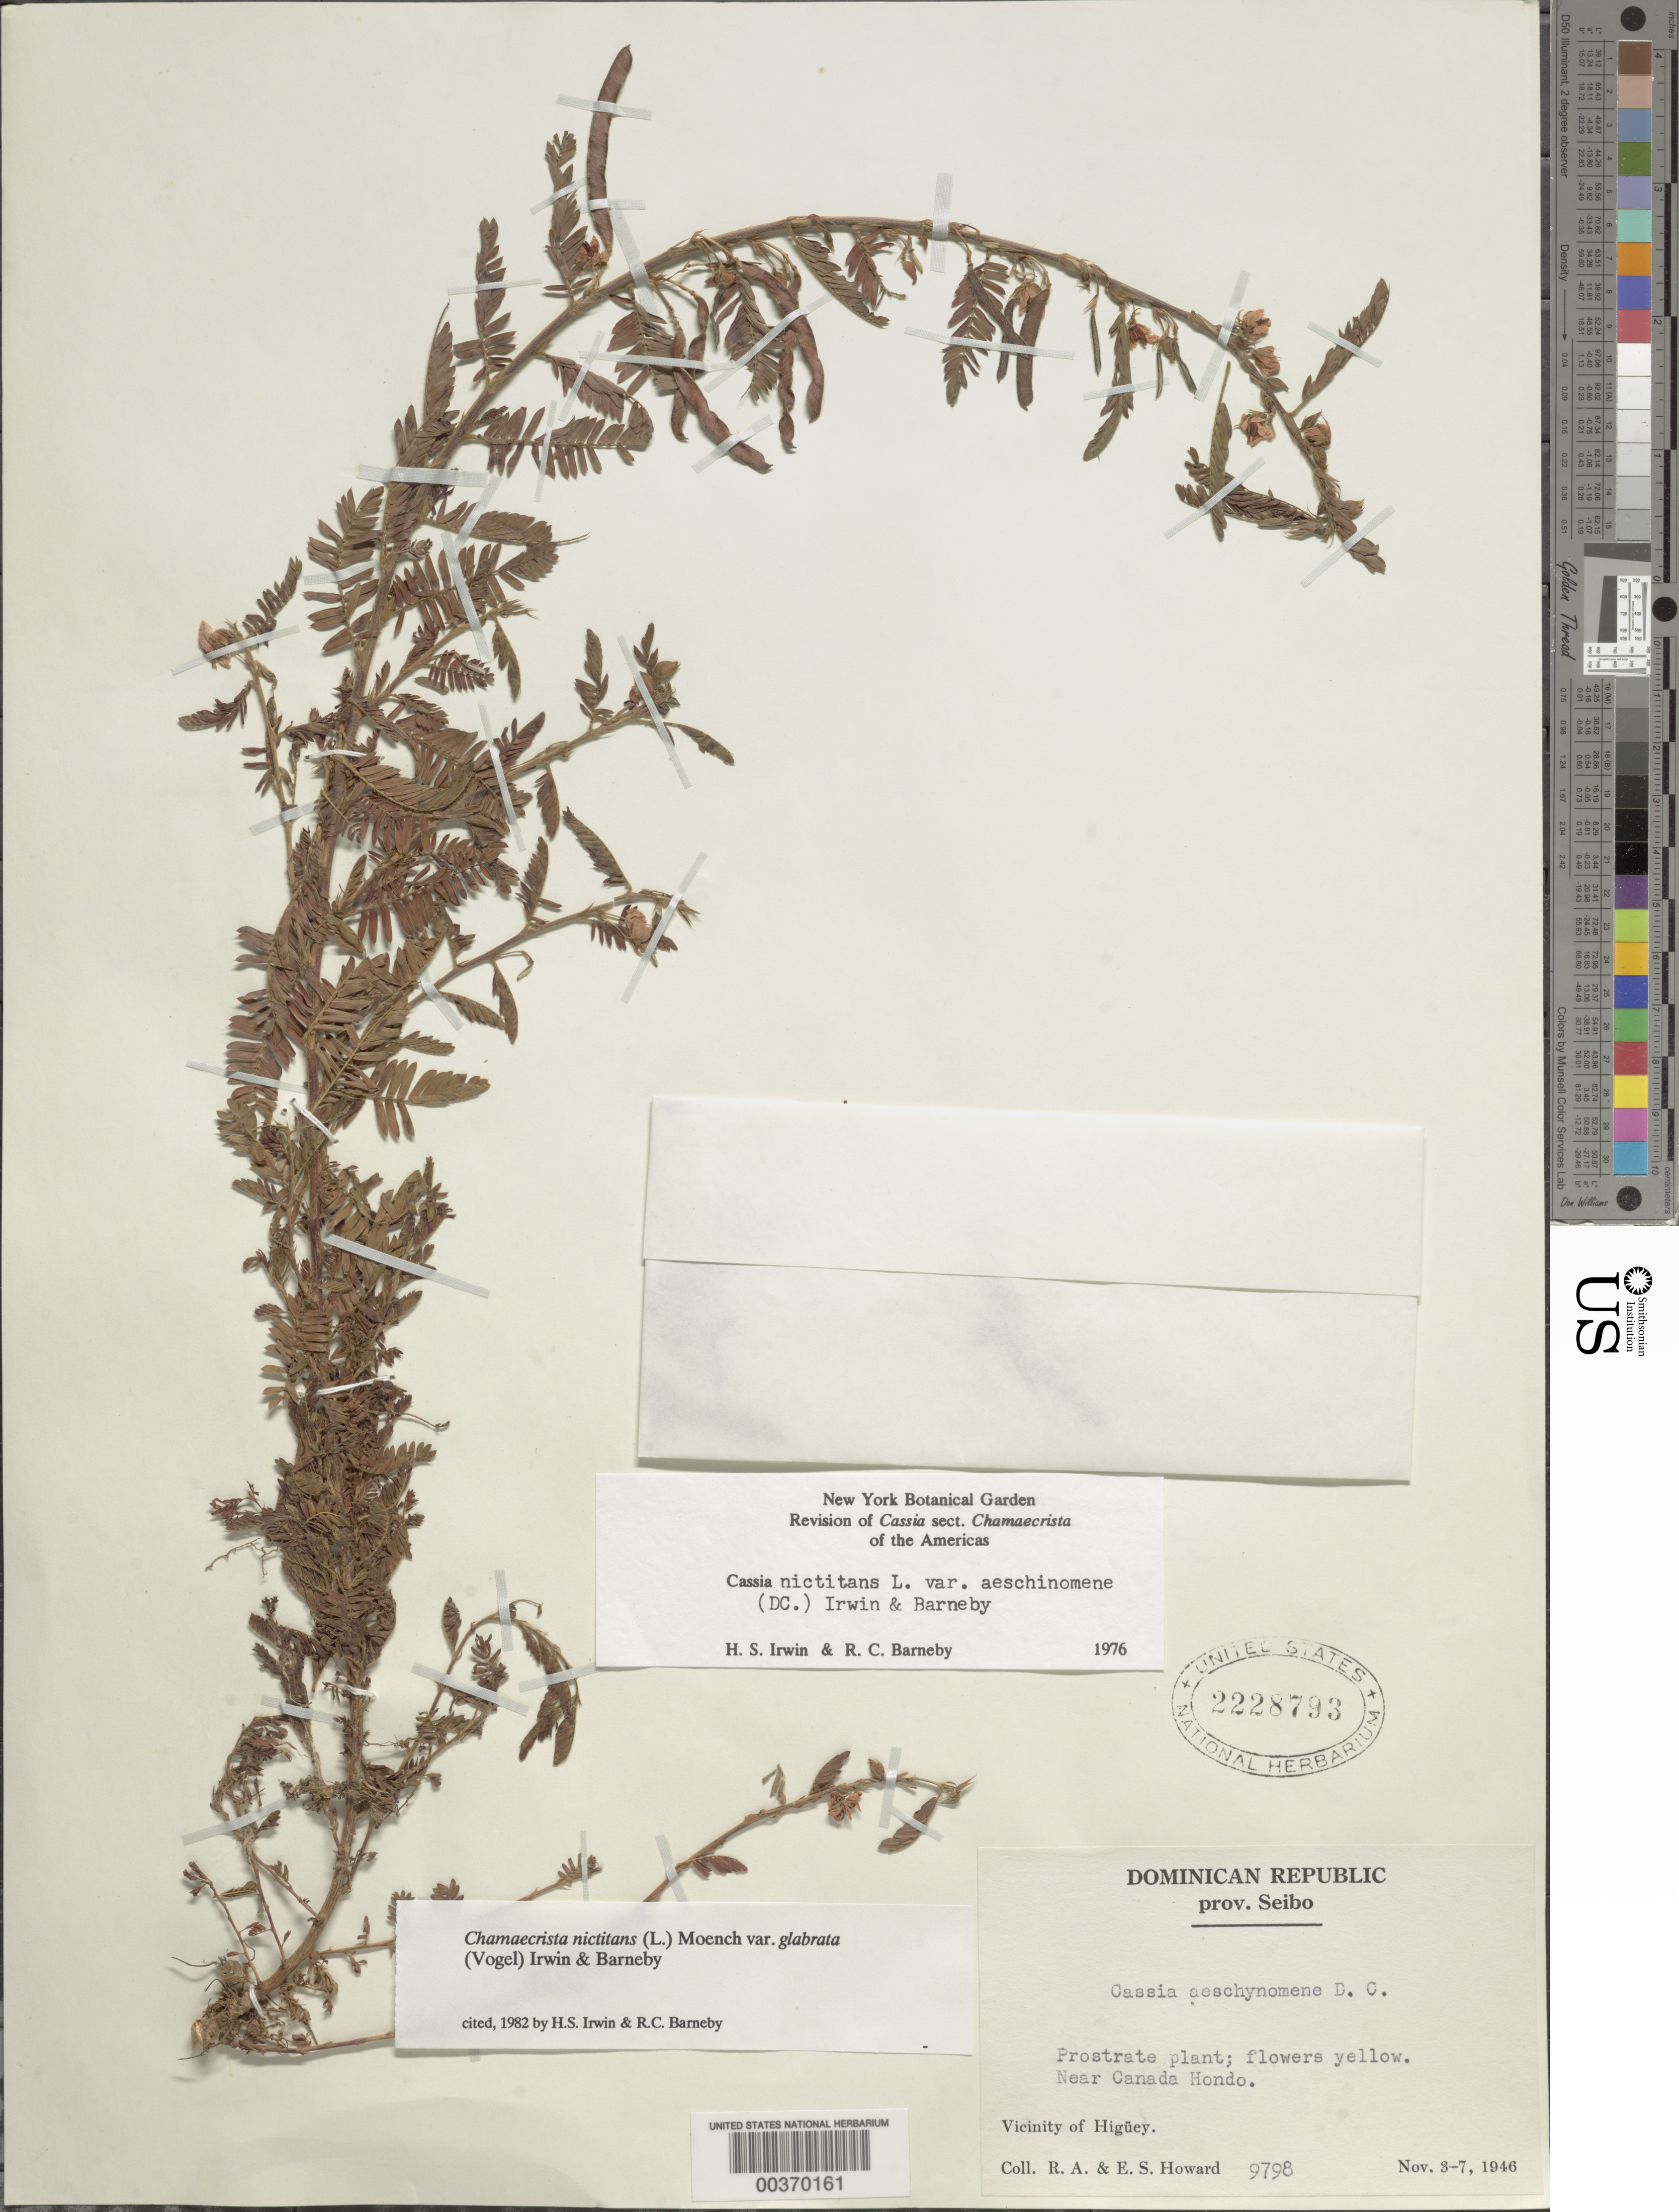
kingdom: Plantae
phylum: Tracheophyta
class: Magnoliopsida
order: Fabales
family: Fabaceae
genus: Chamaecrista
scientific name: Chamaecrista nictitans var. glabrata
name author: (Vogel) H.S. Irwin & Barneby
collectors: R. A. Howard & E. S. Howard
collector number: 9798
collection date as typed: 03 Nov 1946 to 07 Nov 1946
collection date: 1946-11-03/1946-11-07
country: Dominican Republic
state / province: El Seíbo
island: Hispaniola Island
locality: Near canada hondo; vicinity of higuey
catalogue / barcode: US 2228793